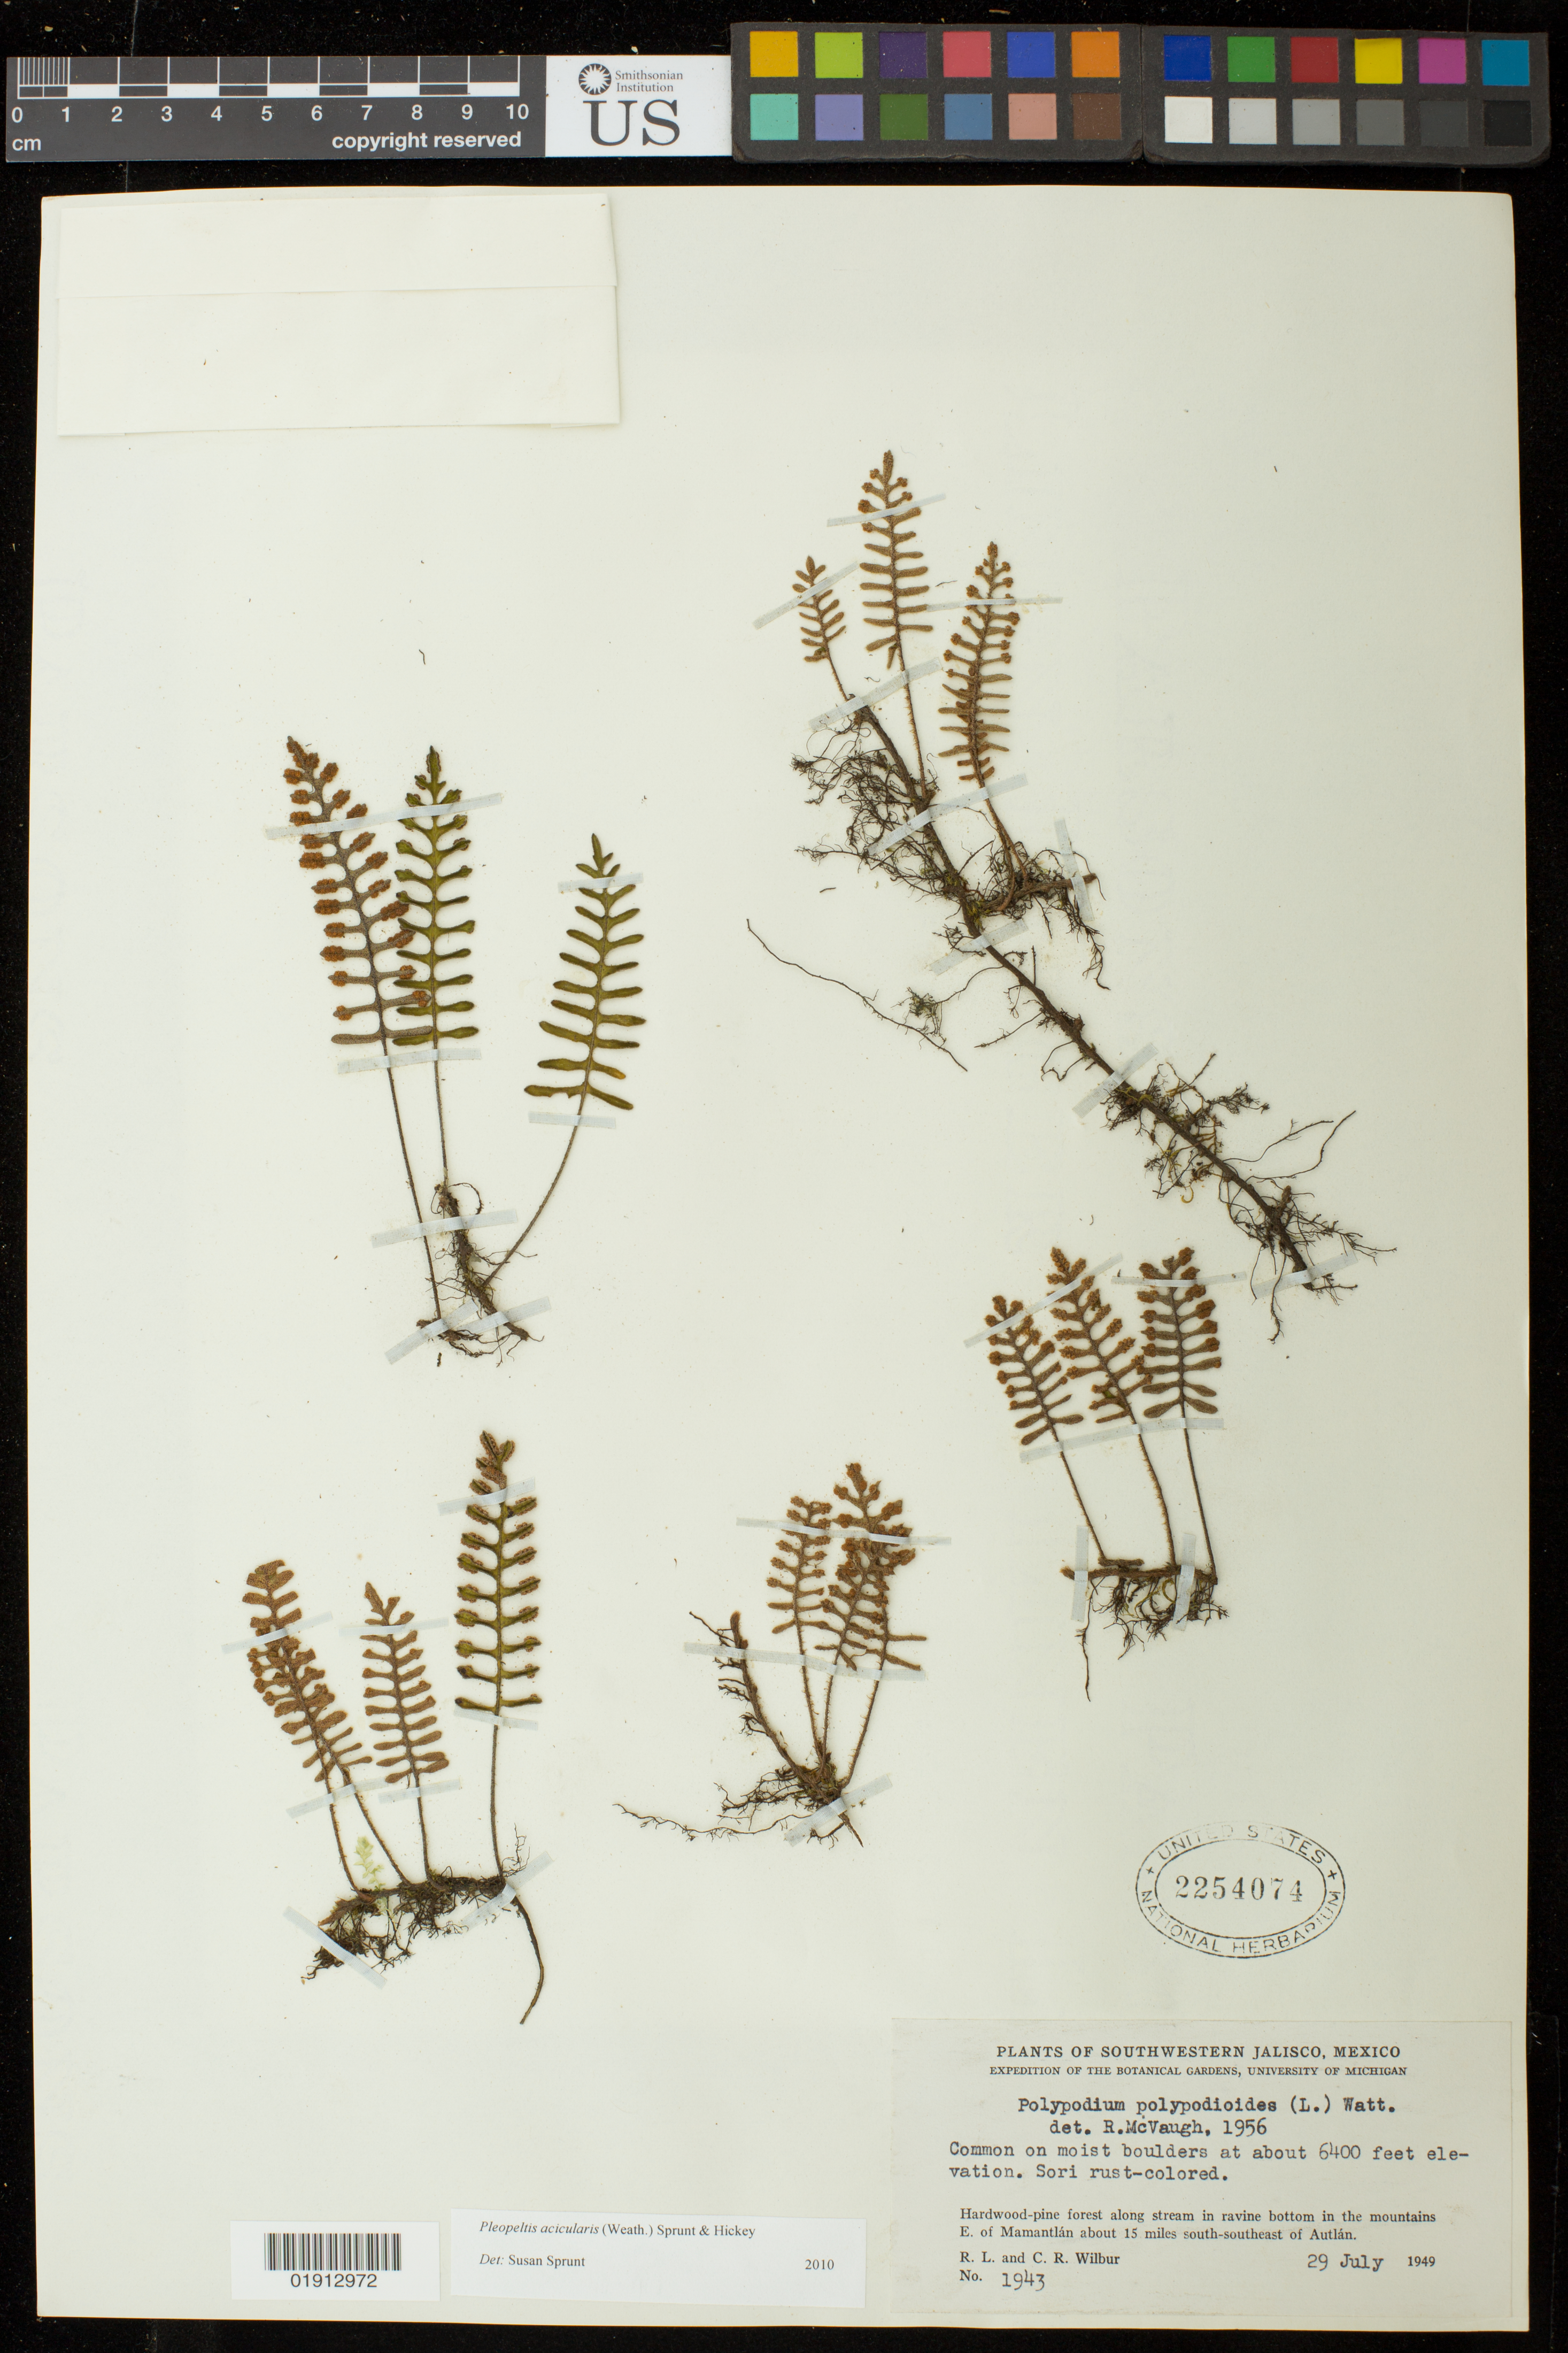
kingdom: Plantae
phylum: Tracheophyta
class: Polypodiopsida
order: Polypodiales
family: Polypodiaceae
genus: Pleopeltis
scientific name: Pleopeltis acicularis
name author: (Weath.) A.R. Sm. & Krömer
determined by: Sprunt, S. V.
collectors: R. L. Wilbur & C. Wilbur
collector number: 1943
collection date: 1949-07-29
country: Mexico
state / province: Jalisco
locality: Southwestern Jalisco, Hardwood-pine forest along stream in ravine bottom in the mountains E of Mamantlán about 15 miles south-southeast of Autlán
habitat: Common on moist boulders.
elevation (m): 1951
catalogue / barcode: US 2254074